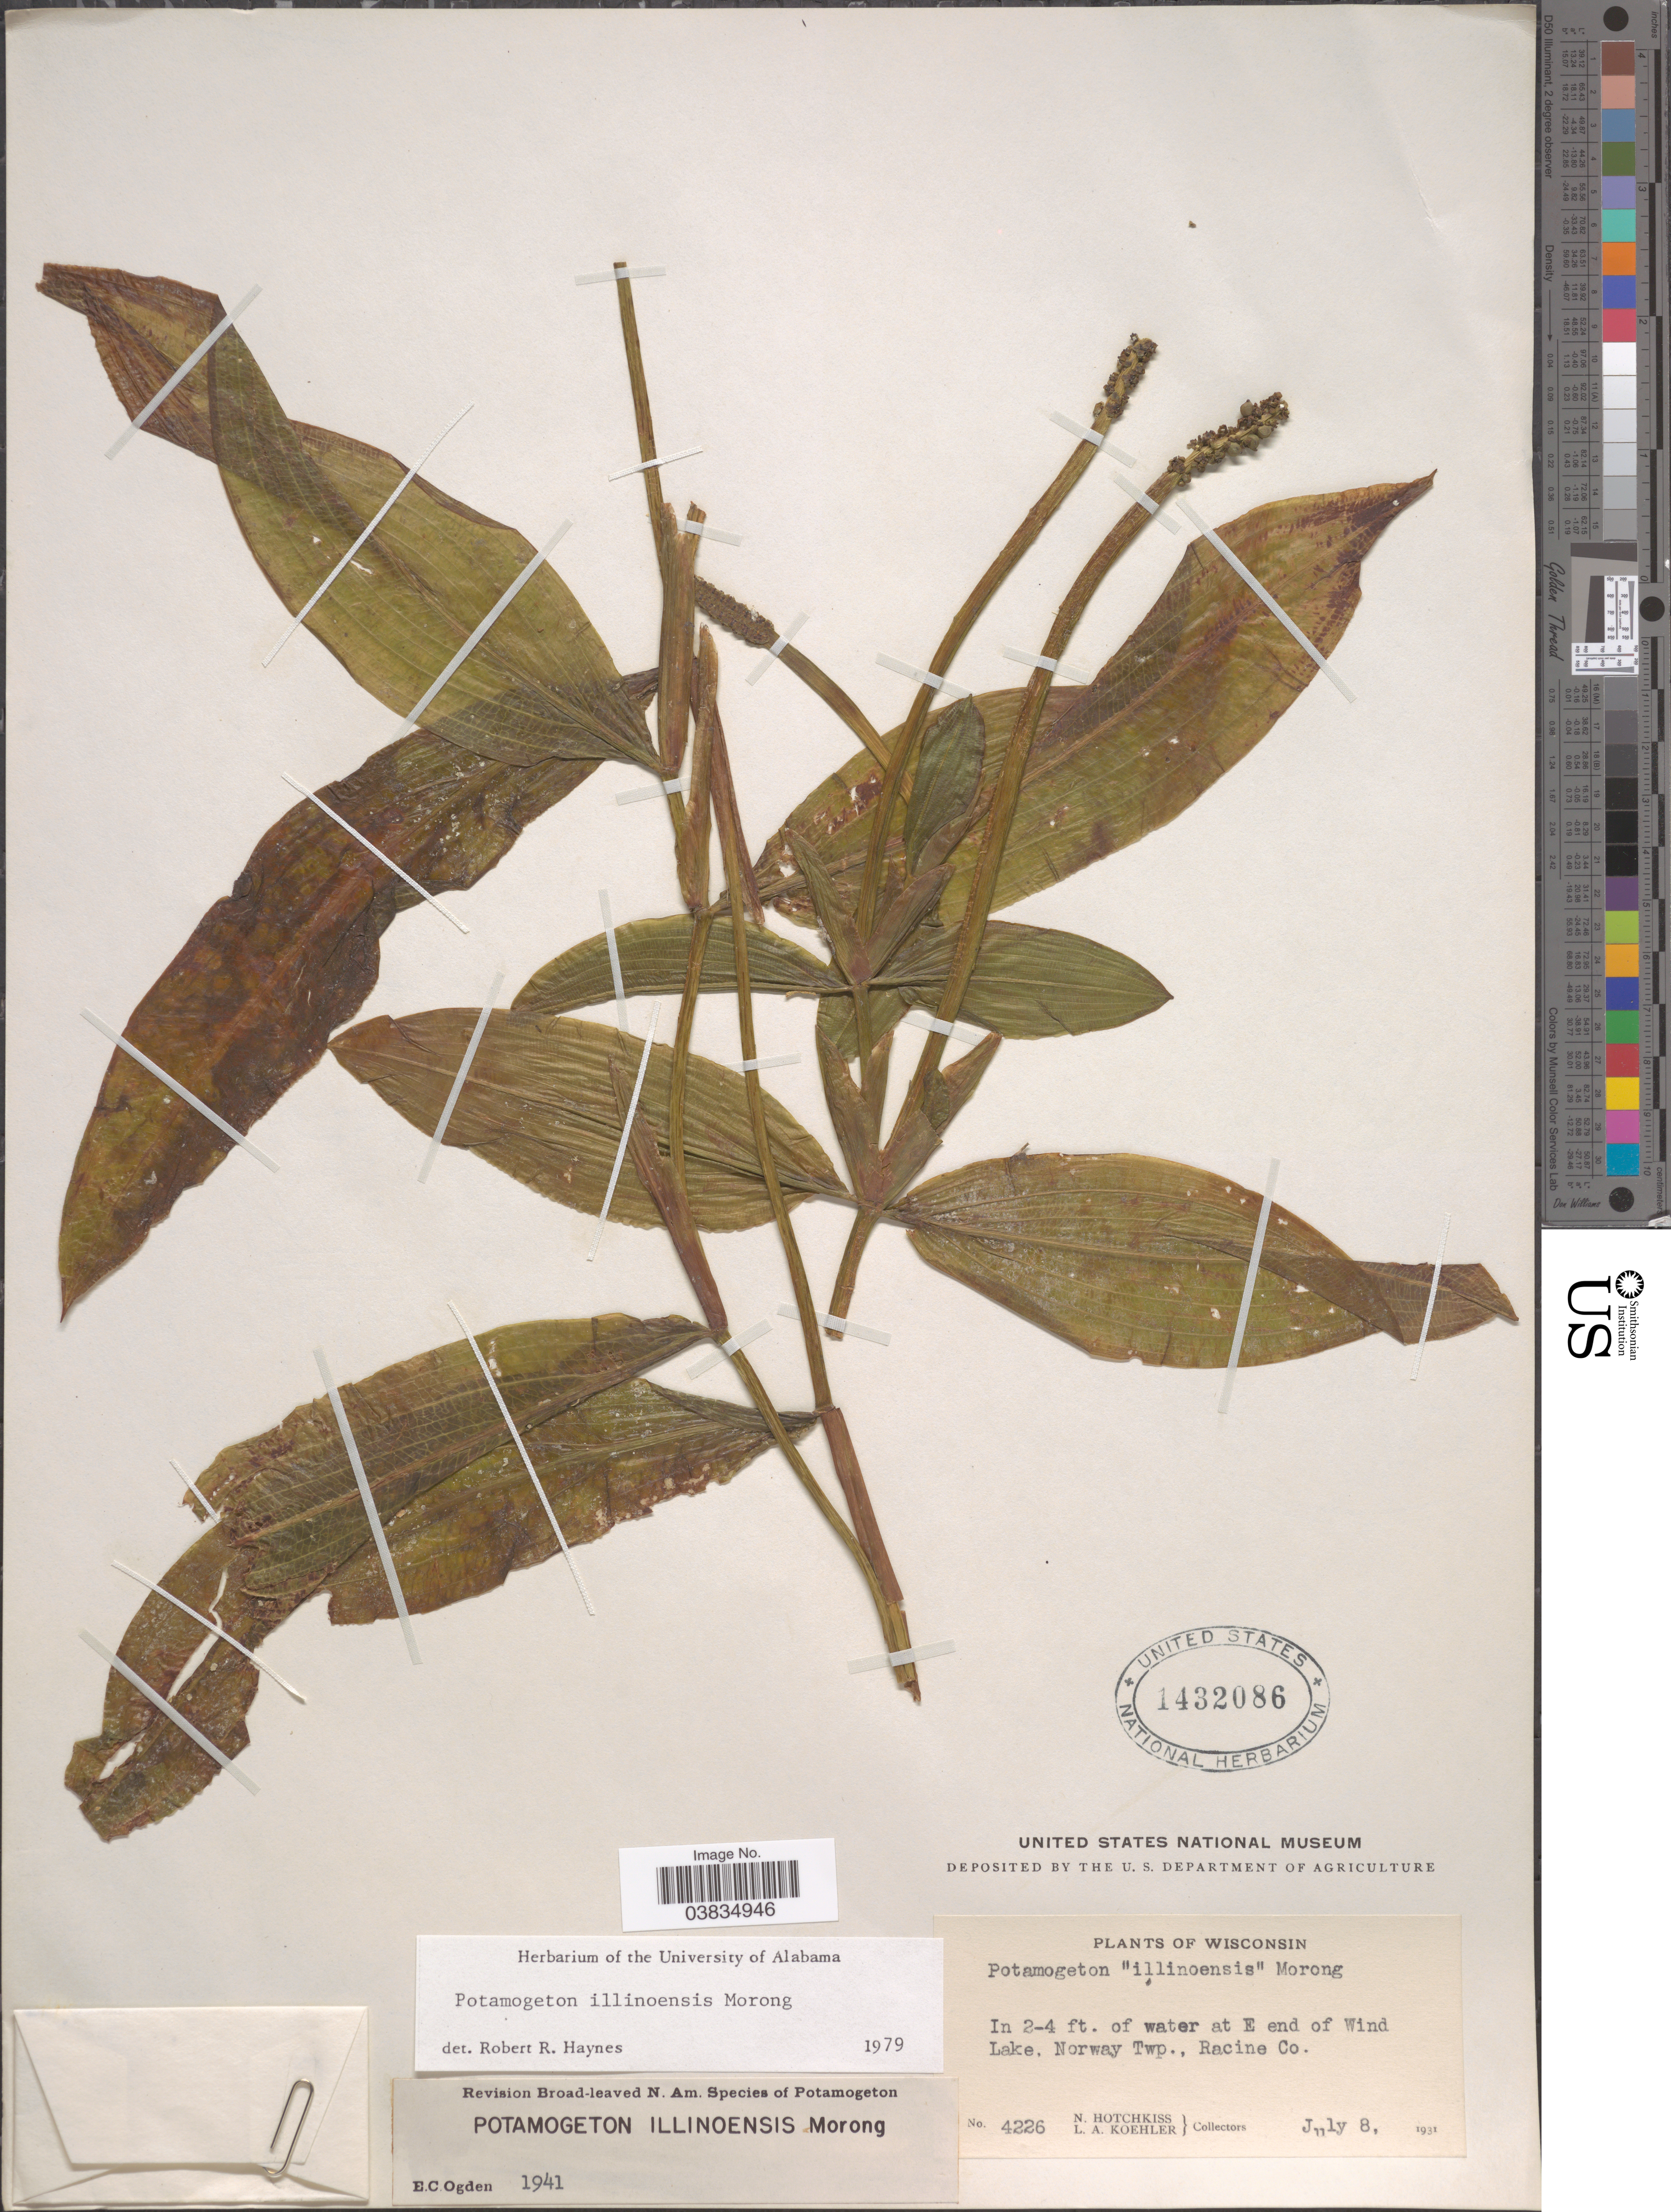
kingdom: Plantae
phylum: Tracheophyta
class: Liliopsida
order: Alismatales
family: Potamogetonaceae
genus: Potamogeton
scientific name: Potamogeton illinoensis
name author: Morong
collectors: N. Hotchkiss & L. Koehler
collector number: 4226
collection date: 1931-07-08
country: United States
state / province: Wisconsin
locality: Water at E end of Wind Lake, Norway Twp., Racine Co.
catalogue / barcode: US 1432086